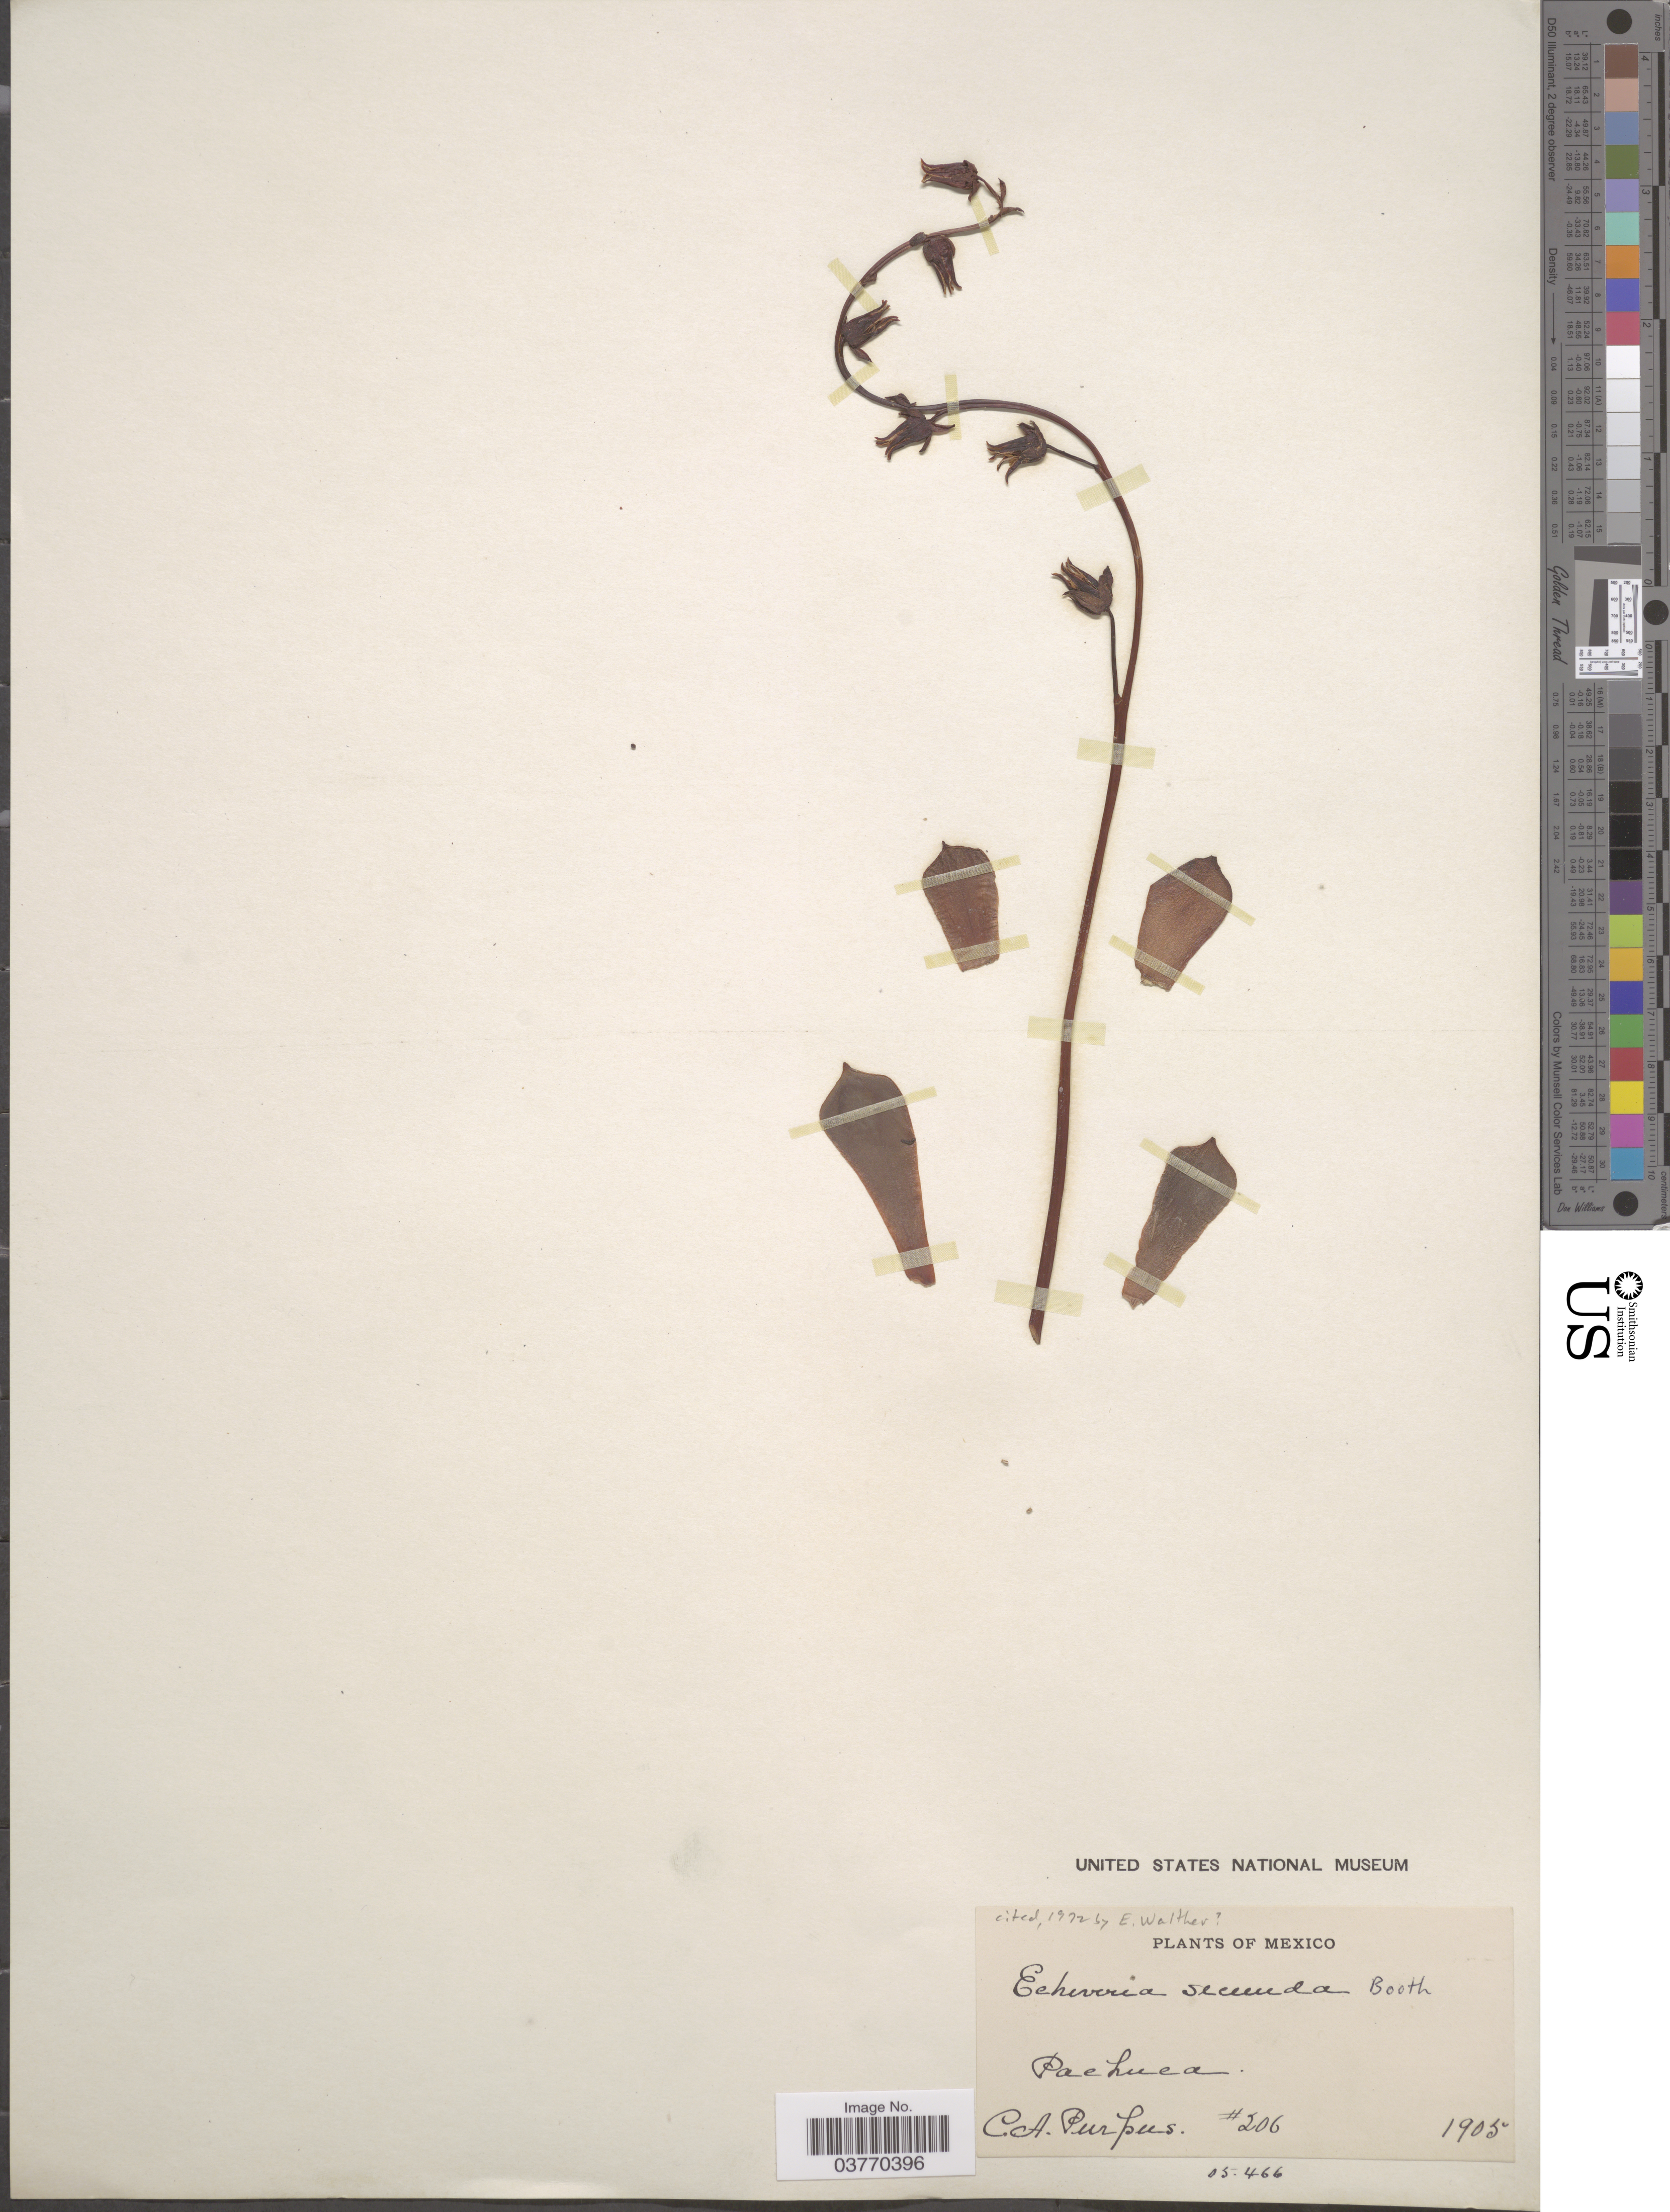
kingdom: Plantae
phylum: Tracheophyta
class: Magnoliopsida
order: Saxifragales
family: Crassulaceae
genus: Echeveria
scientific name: Echeveria secunda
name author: Booth ex Lindl.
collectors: C. A. Purpus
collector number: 206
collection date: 1905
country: Mexico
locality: Pachuca.